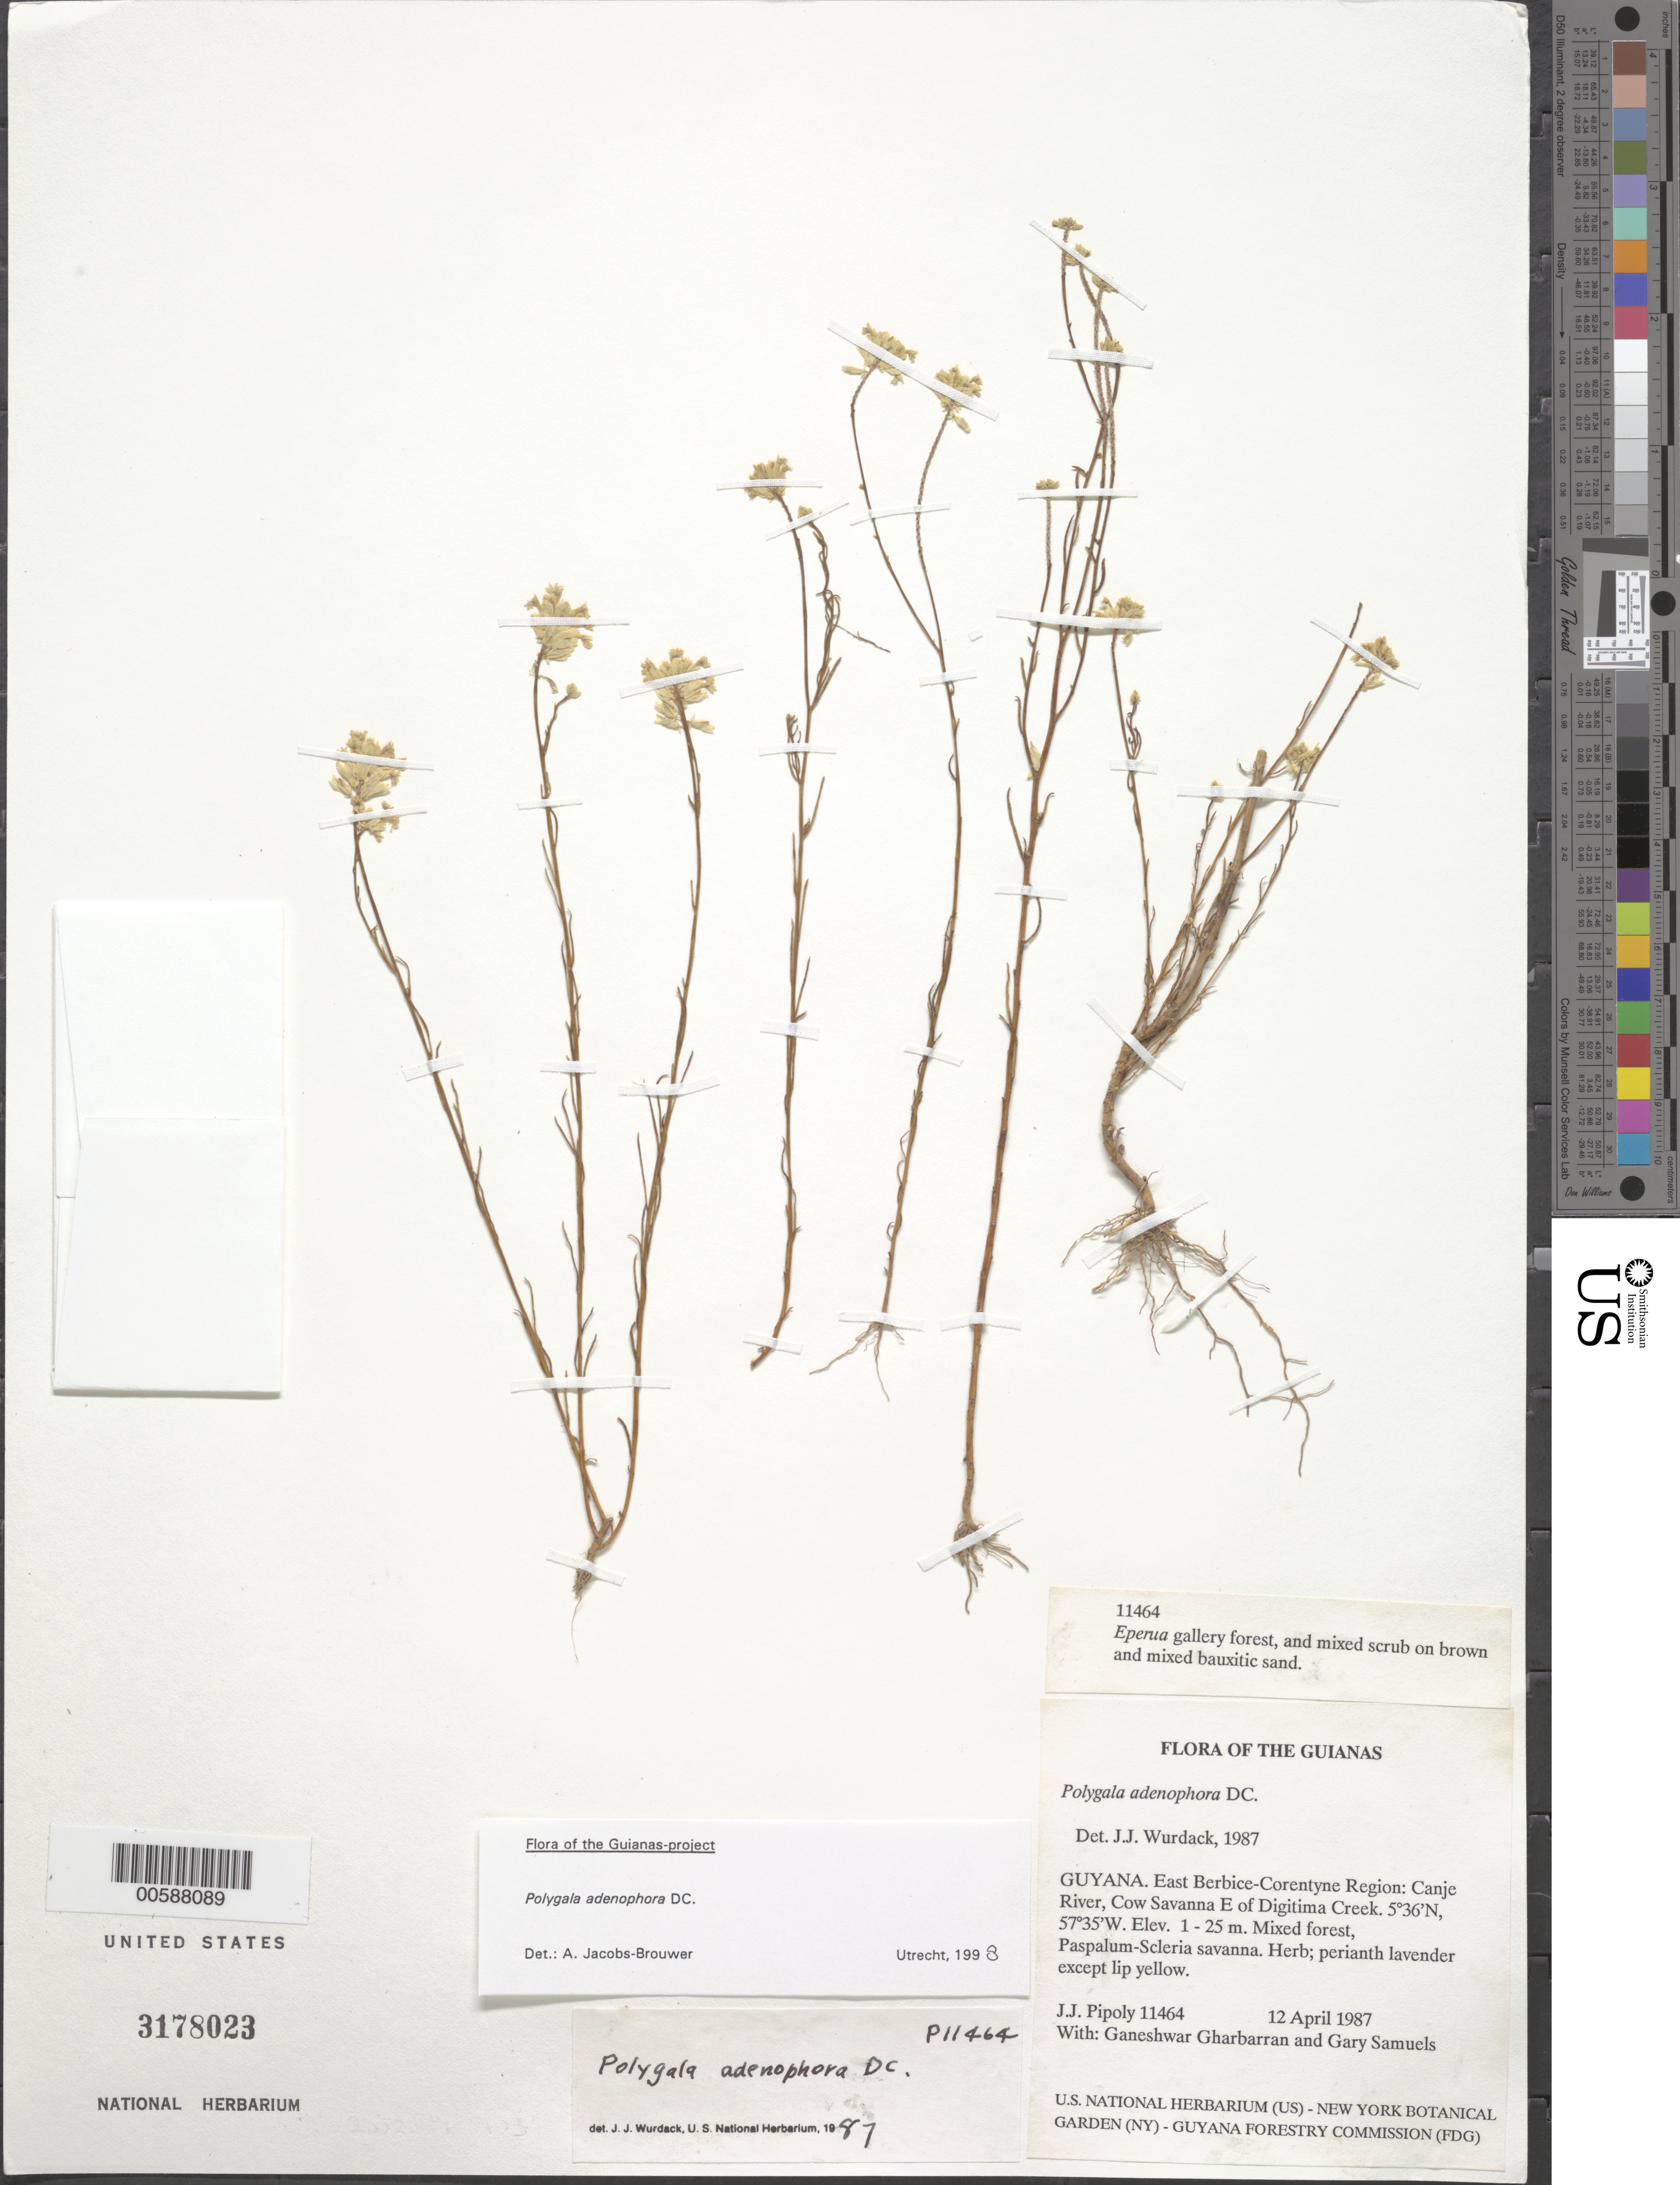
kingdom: Plantae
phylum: Tracheophyta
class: Magnoliopsida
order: Fabales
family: Polygalaceae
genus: Polygala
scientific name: Polygala adenophora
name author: DC.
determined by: Wurdack, John J., (US), US (UNITED STATES)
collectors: J. J. Pipoly, G. Gharbarran & G. Samuels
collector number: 11464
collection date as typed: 12 April 1987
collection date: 1987-04-12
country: Guyana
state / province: E. Berbice-Corentyne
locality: Canje River, Cow Savanna E of Digitima Creek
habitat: Mixed forest, Paspalum-Scleria savanna, Eperua gallery forest and mixed scrub on brown and mixed bauxitic sand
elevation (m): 1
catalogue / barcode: US 3178023